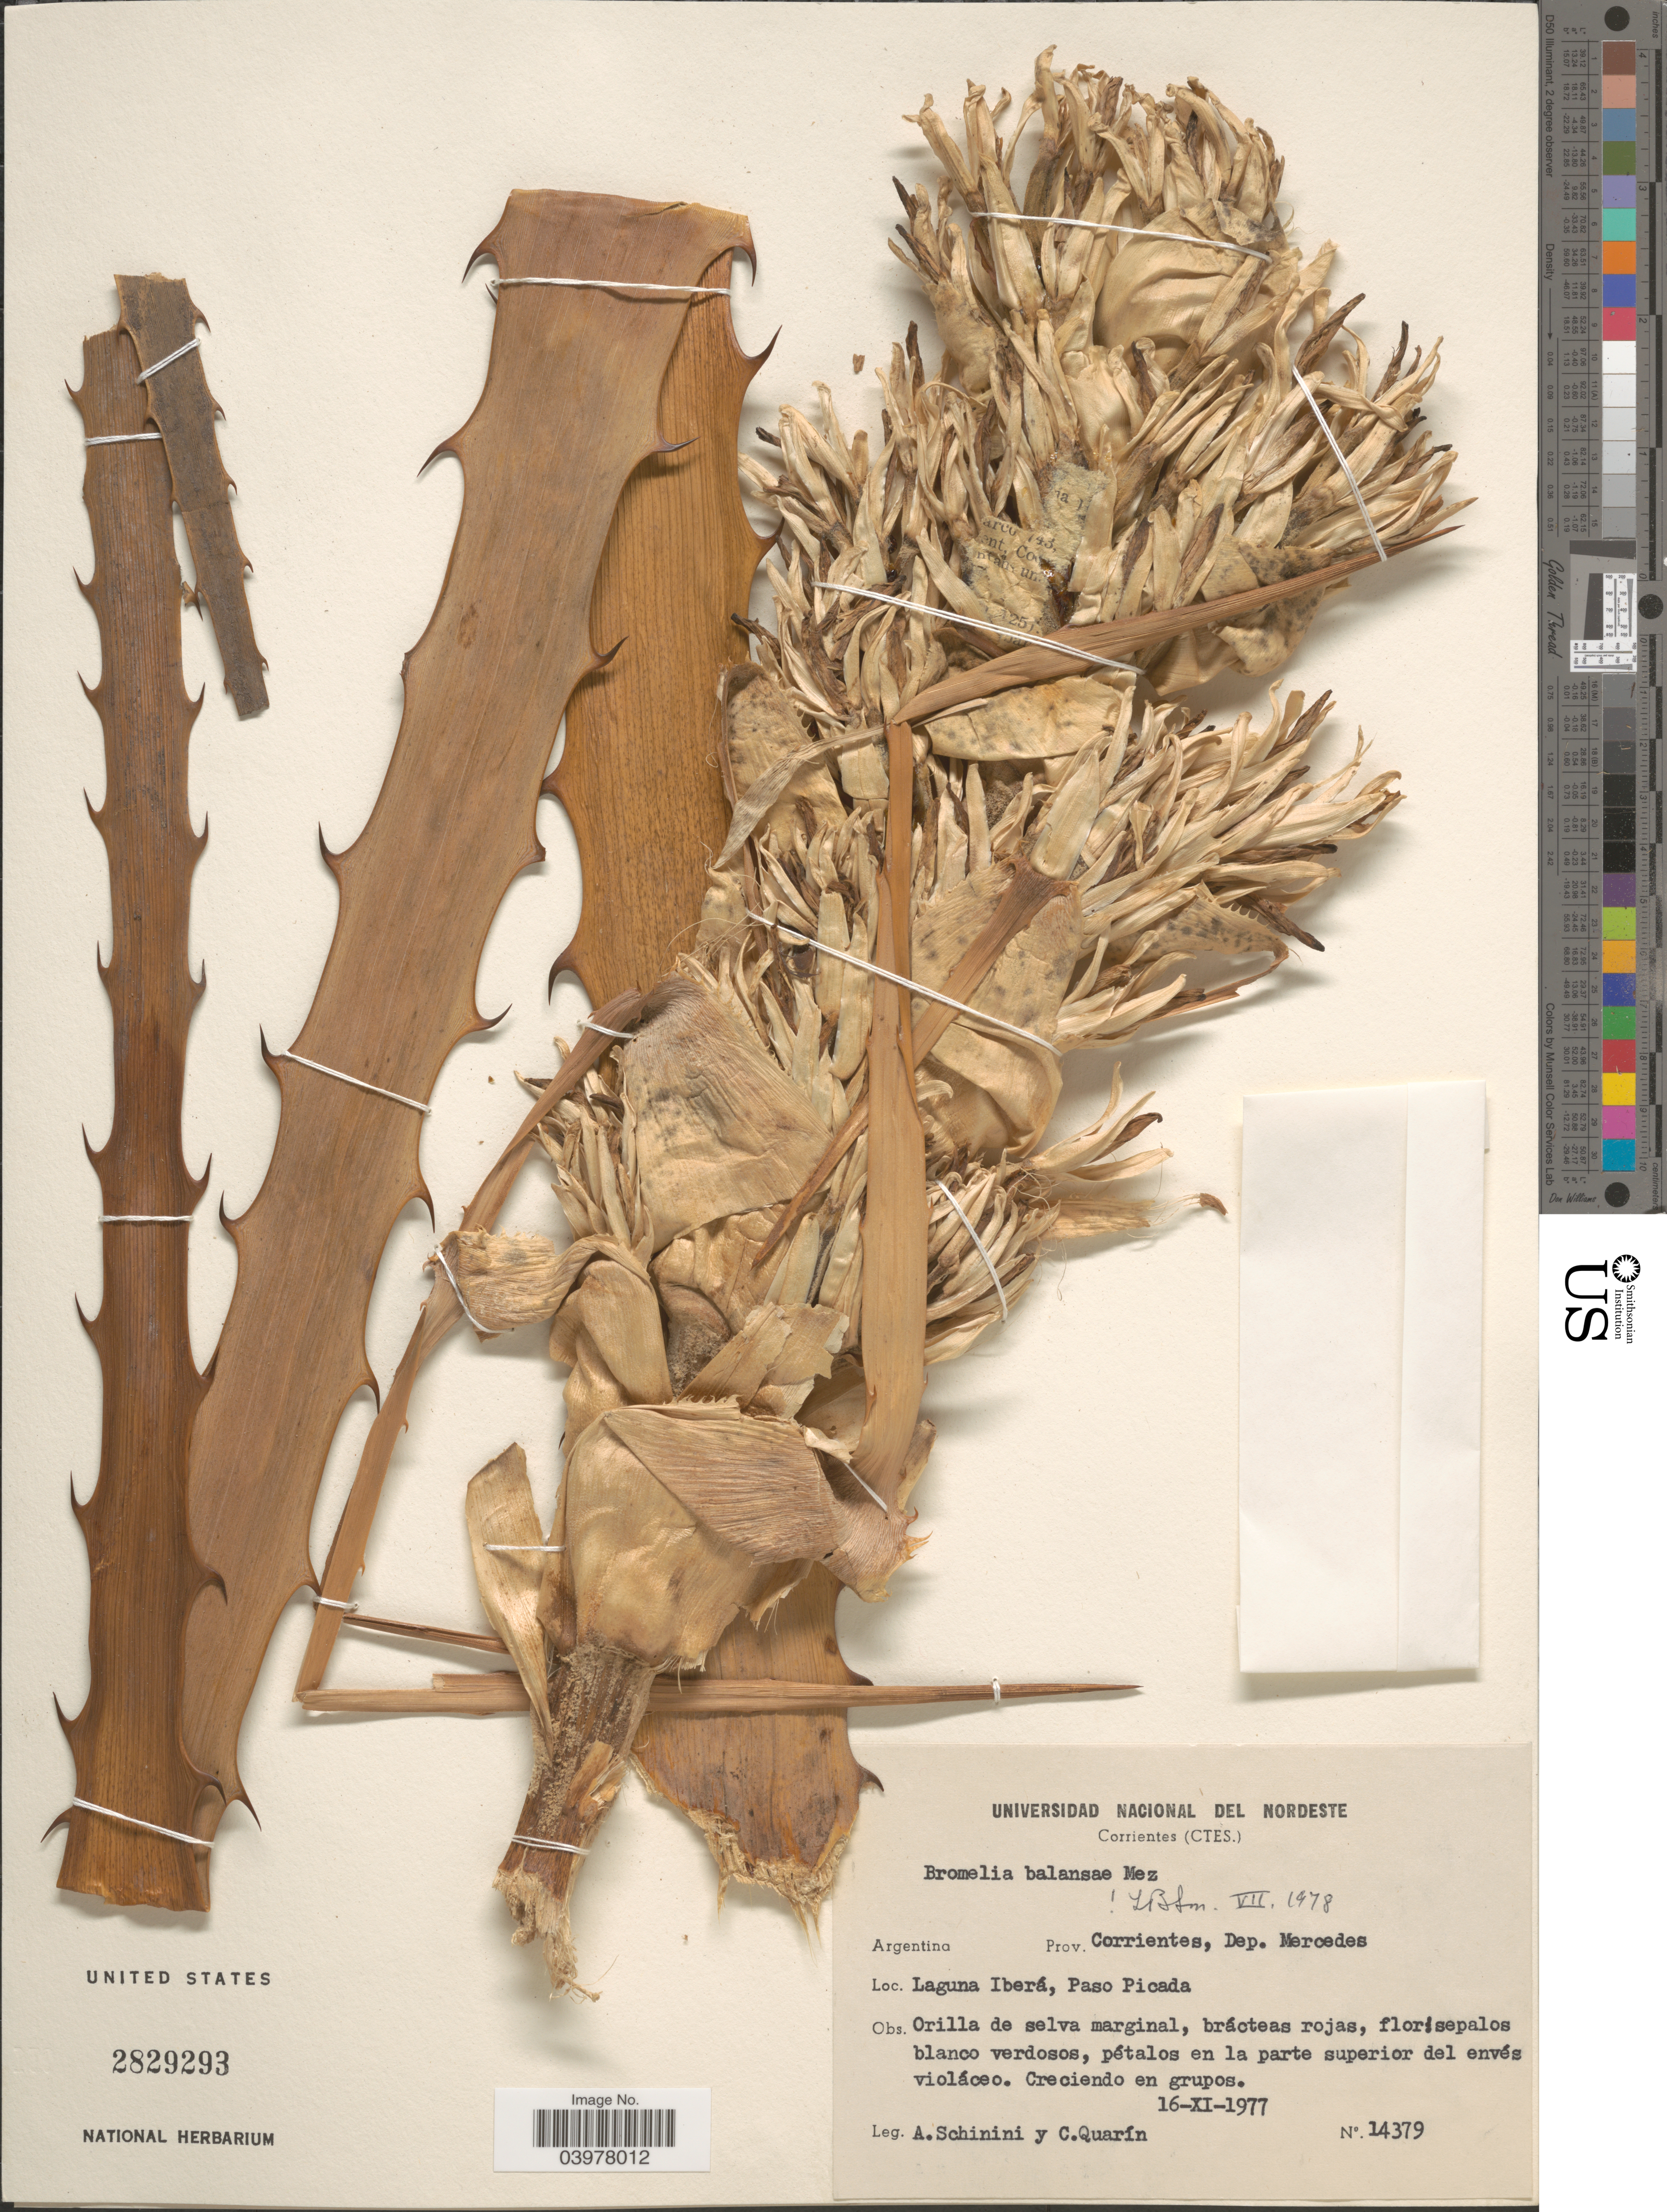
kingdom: Plantae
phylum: Tracheophyta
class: Liliopsida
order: Poales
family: Bromeliaceae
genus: Bromelia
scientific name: Bromelia balansae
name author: Mez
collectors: A. Schinini & C. Quarín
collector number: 14379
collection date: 1977-11-16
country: Argentina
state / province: Corrientes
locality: Dep. Mercedes. Laguna Iberá, Paso Picada.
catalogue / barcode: US 2829293